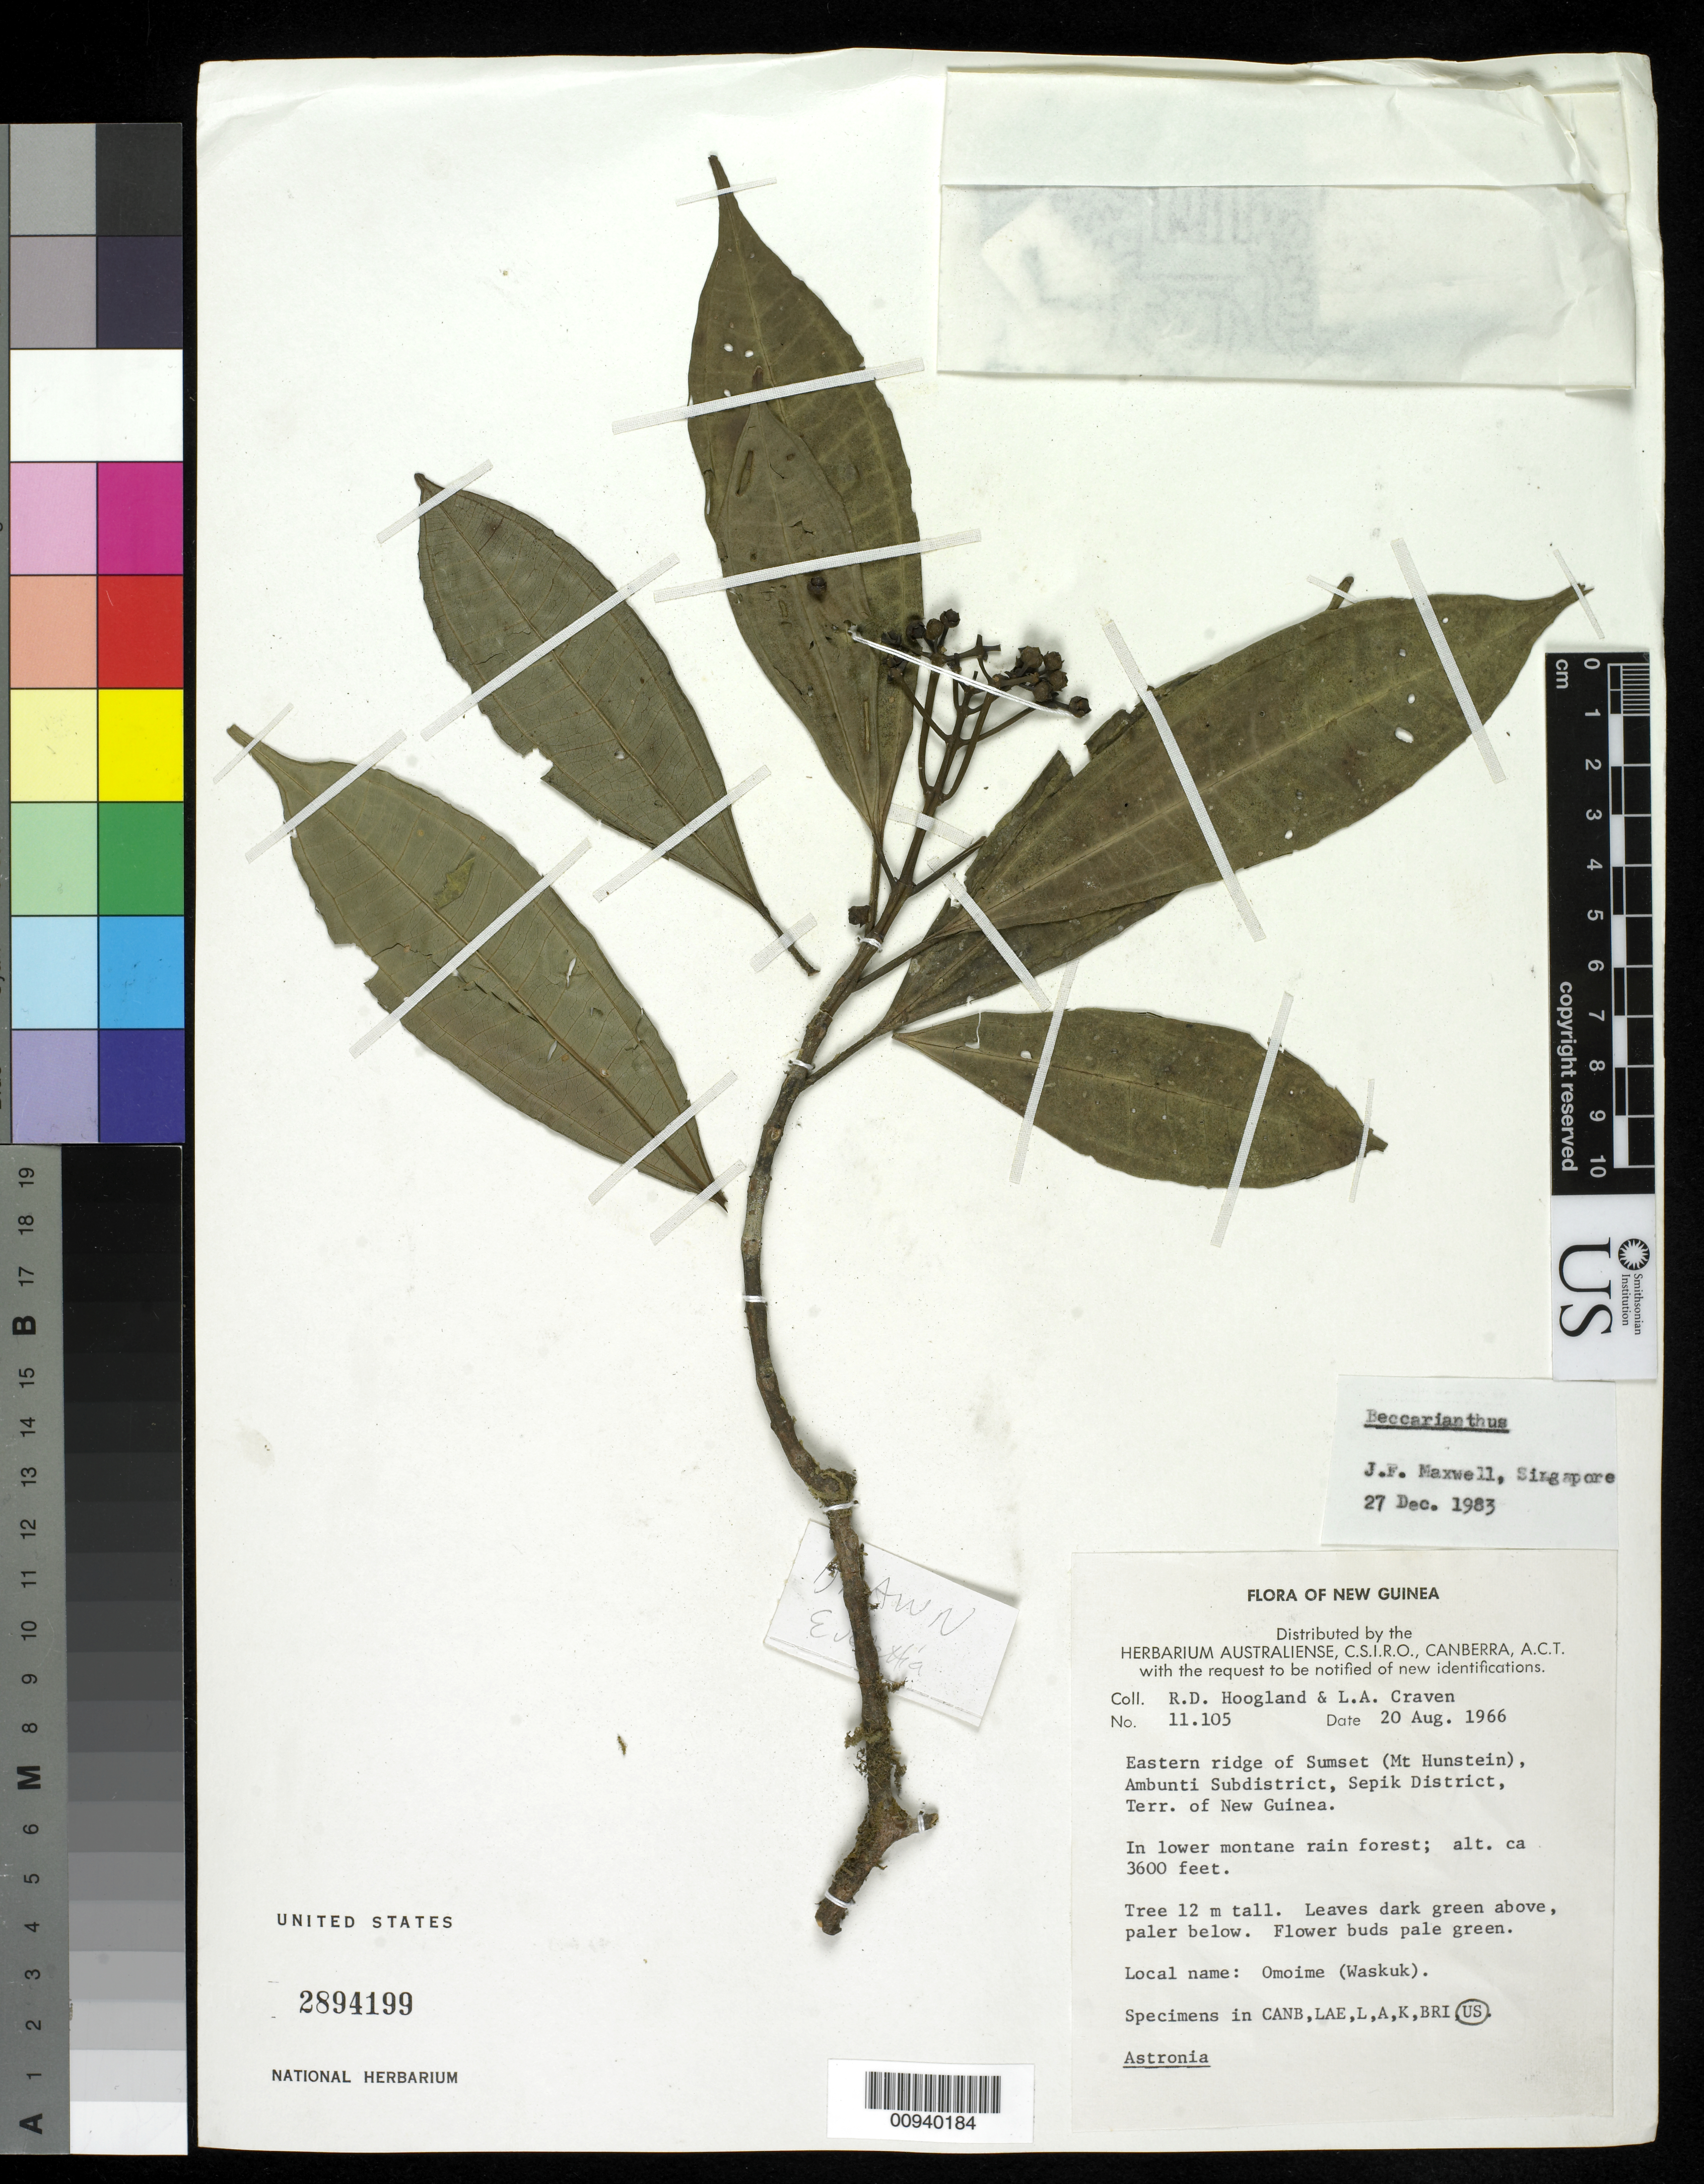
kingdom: Plantae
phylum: Tracheophyta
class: Magnoliopsida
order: Myrtales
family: Melastomataceae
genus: Beccarianthus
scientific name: Beccarianthus sp.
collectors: R. D. Hoogland & L. A. Craven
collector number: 11105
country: Papua New Guinea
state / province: East Sepik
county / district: Ambunti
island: New Guinea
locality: Eastern ridge of Sumset (Mt. Hunstein), Ambunti Subdistrict. In lower montane rain forest.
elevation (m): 1097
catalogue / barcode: US 2894199